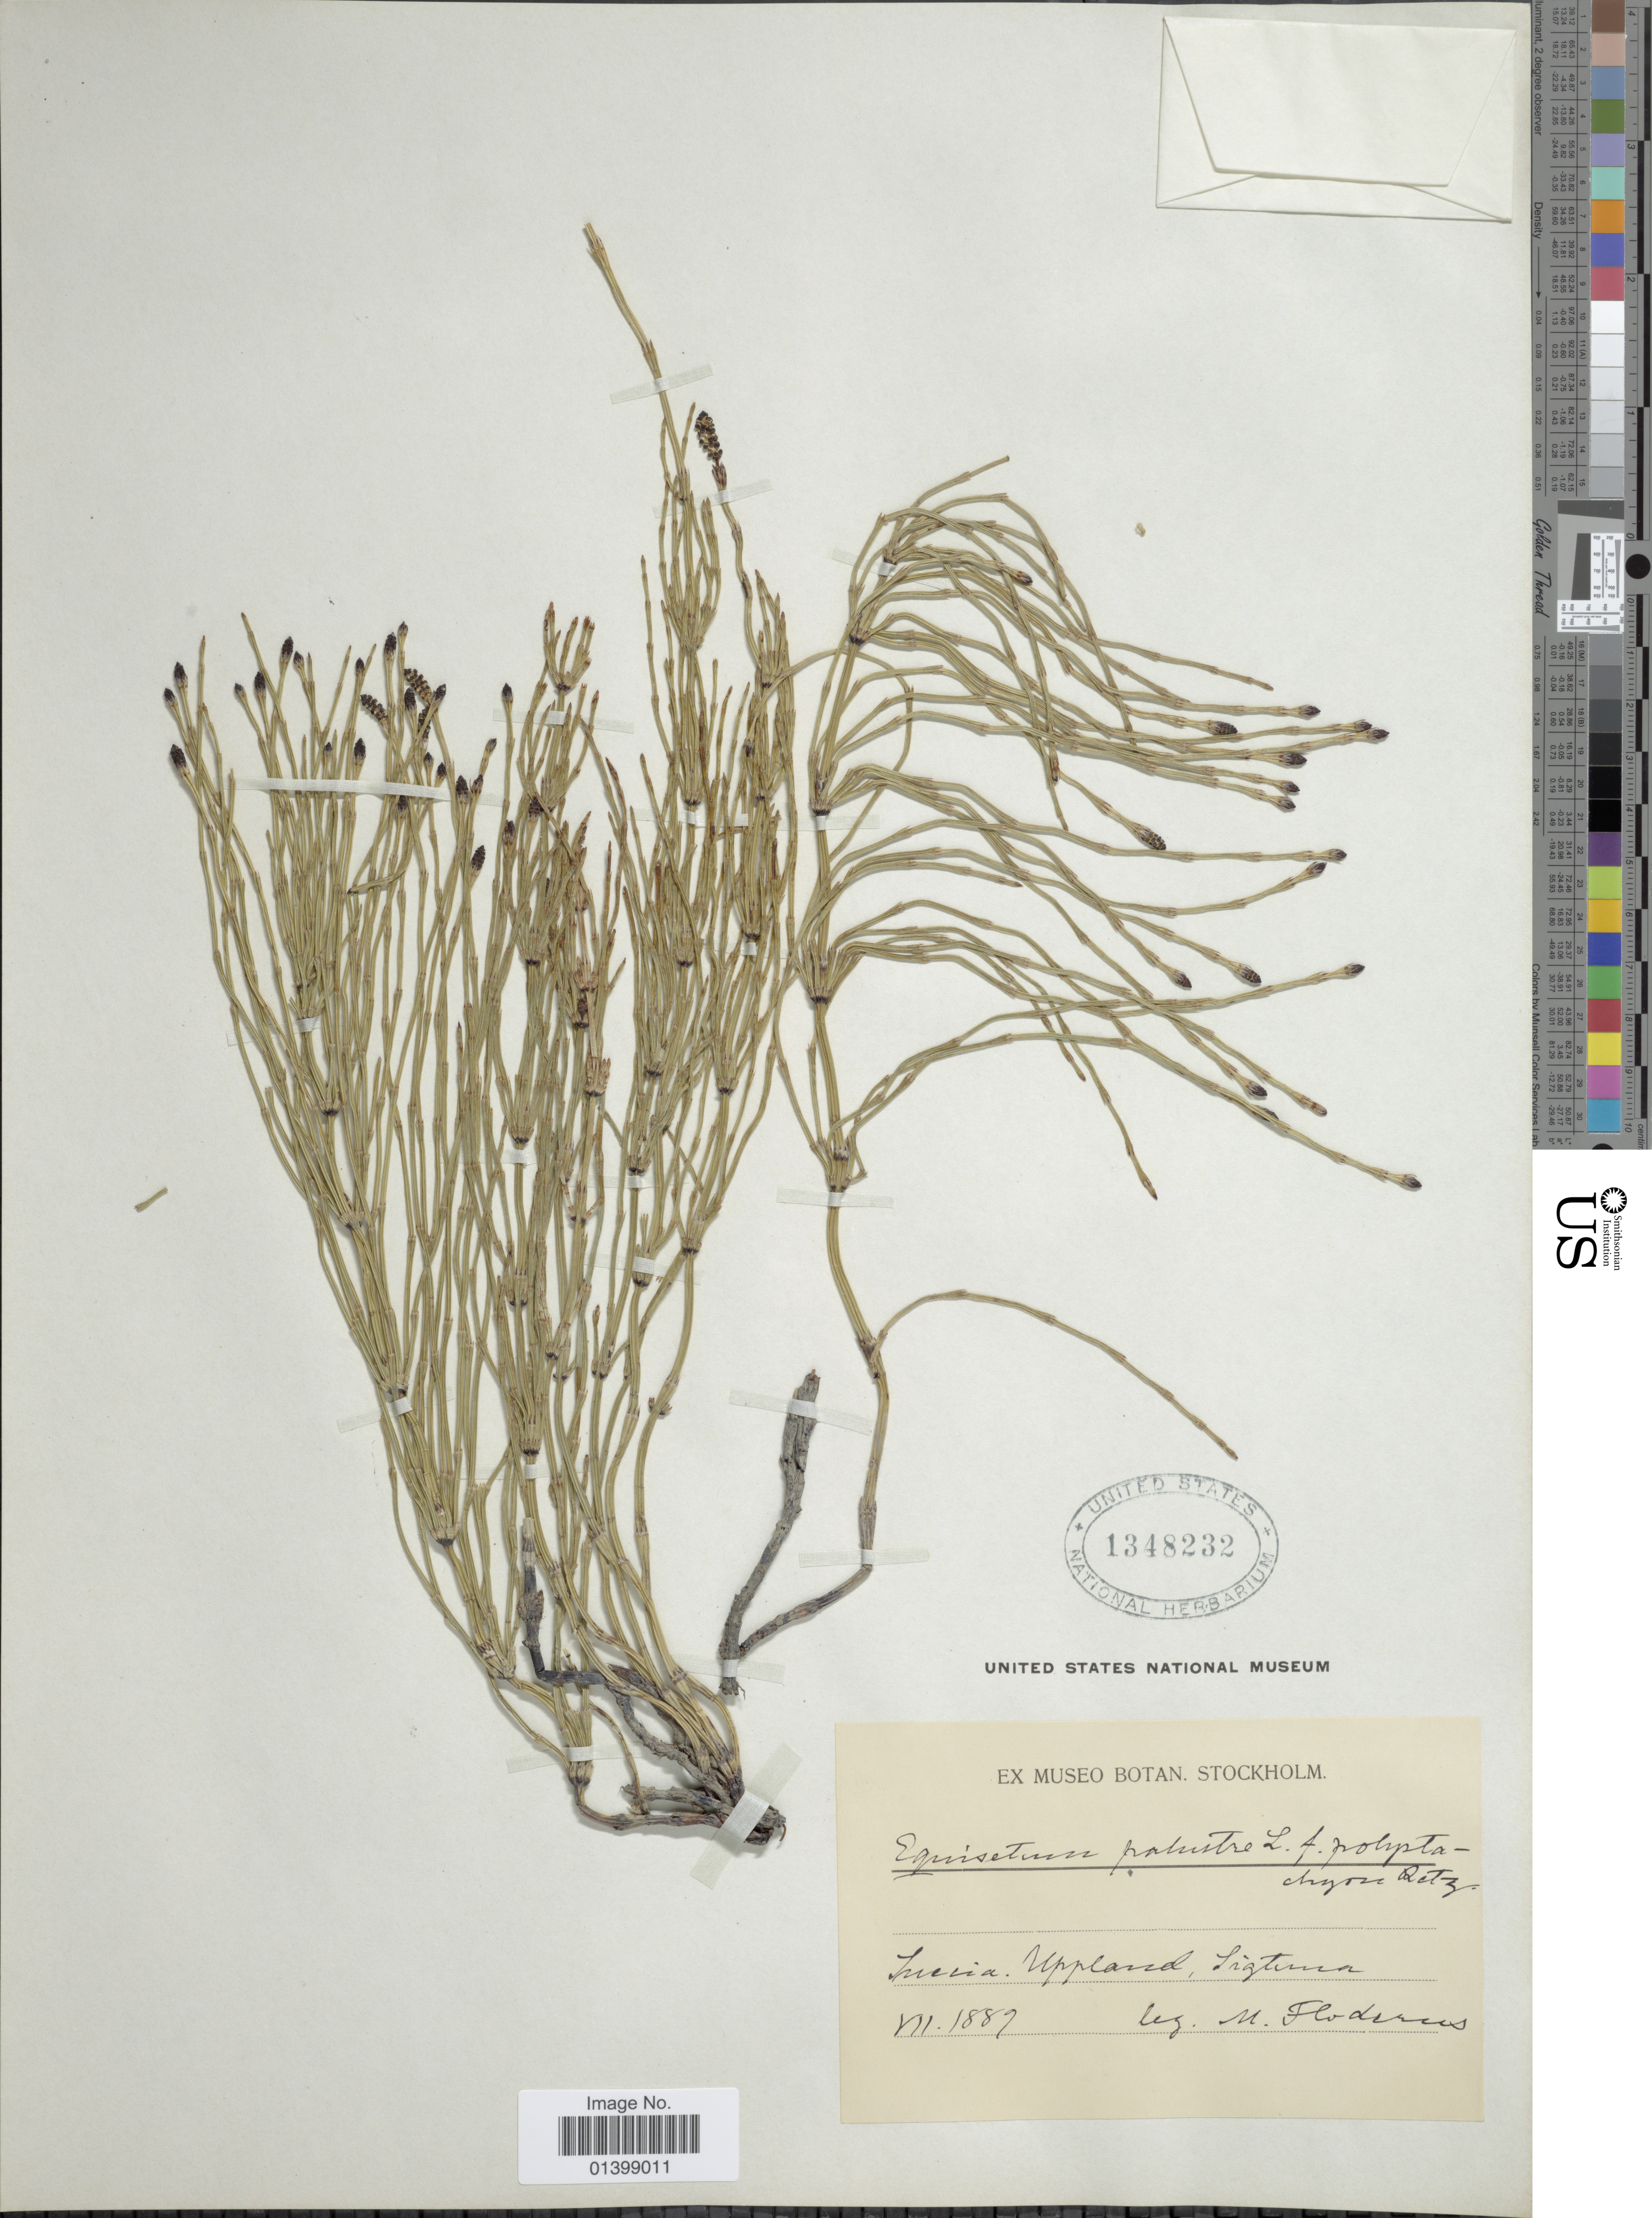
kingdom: Plantae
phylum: Tracheophyta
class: Polypodiopsida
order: Equisetales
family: Equisetaceae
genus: Equisetum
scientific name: Equisetum palustre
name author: L.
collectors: M. Floderus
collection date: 1887-07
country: Sweden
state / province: Stockholm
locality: Sigtuna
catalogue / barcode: US 1348232